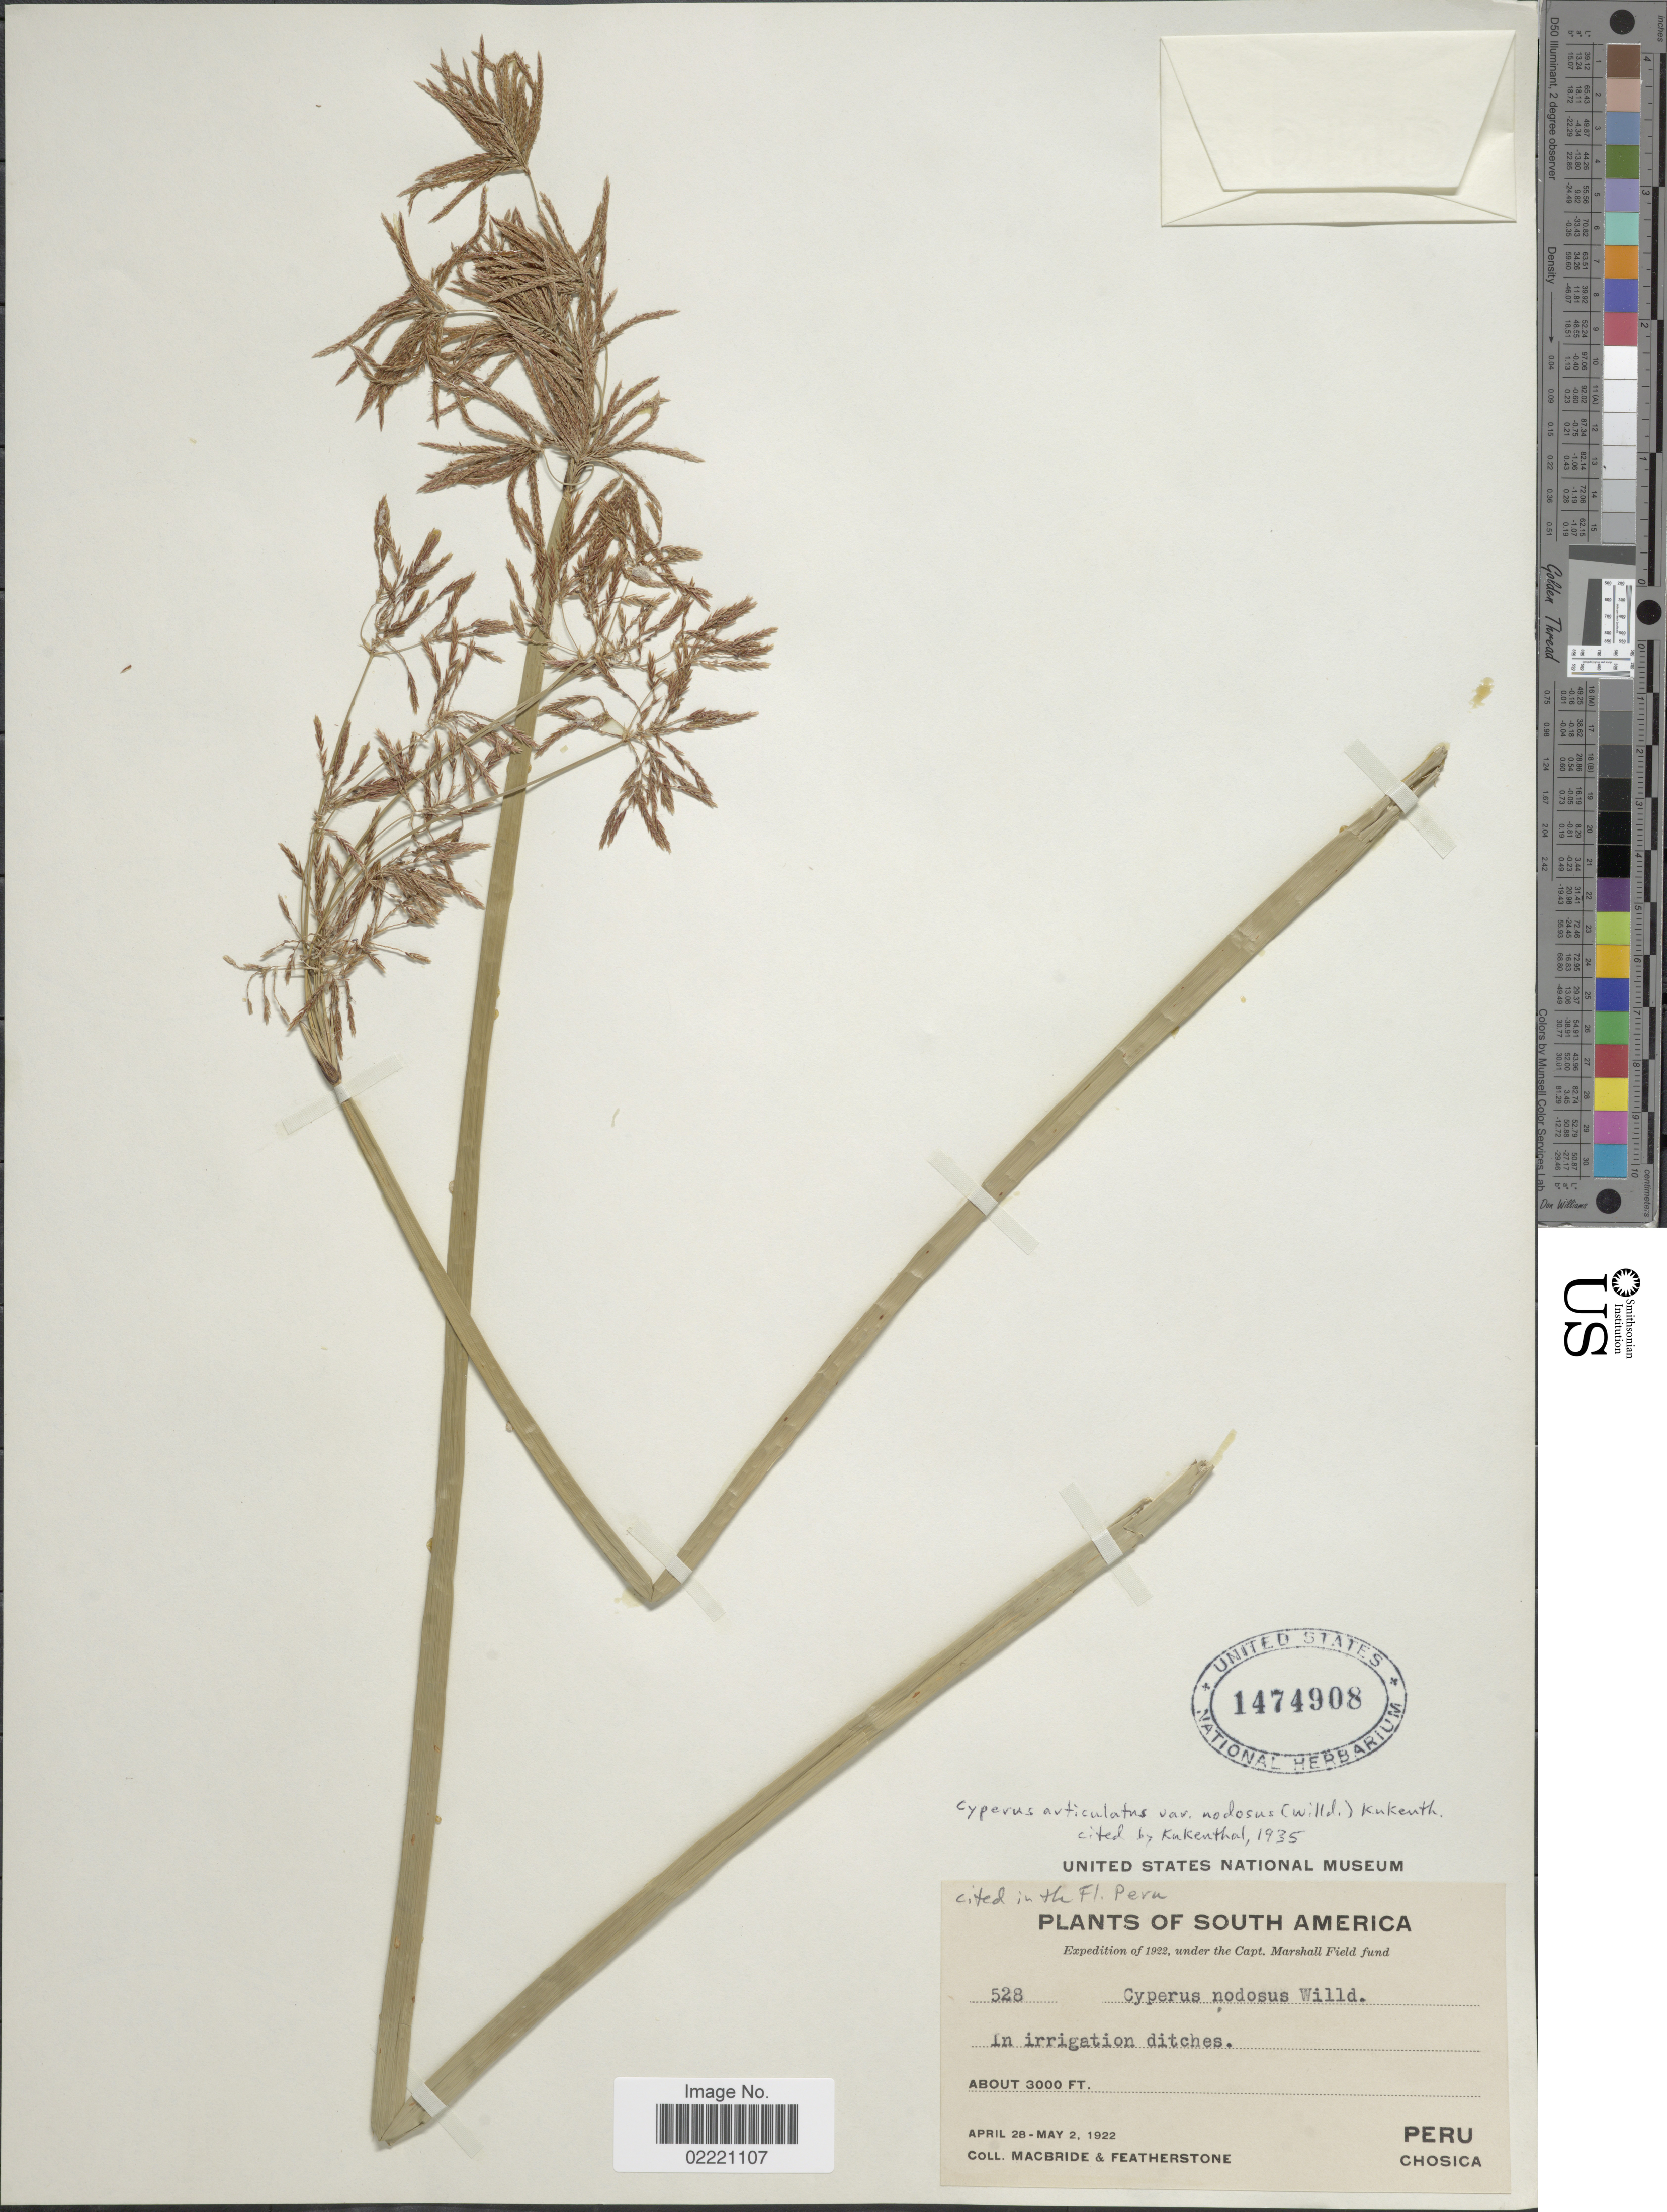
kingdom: Plantae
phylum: Tracheophyta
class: Liliopsida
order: Poales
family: Cyperaceae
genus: Cyperus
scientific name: Cyperus articulatus var. nodosus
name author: (Bonpl. ex Humb. & Willd.) Kük.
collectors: Macbride, -- & -. Featherstone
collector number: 528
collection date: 1922-04-28/1922-05-02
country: Peru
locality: In irrigation ditches, Chosica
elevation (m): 914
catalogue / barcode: US 1474908